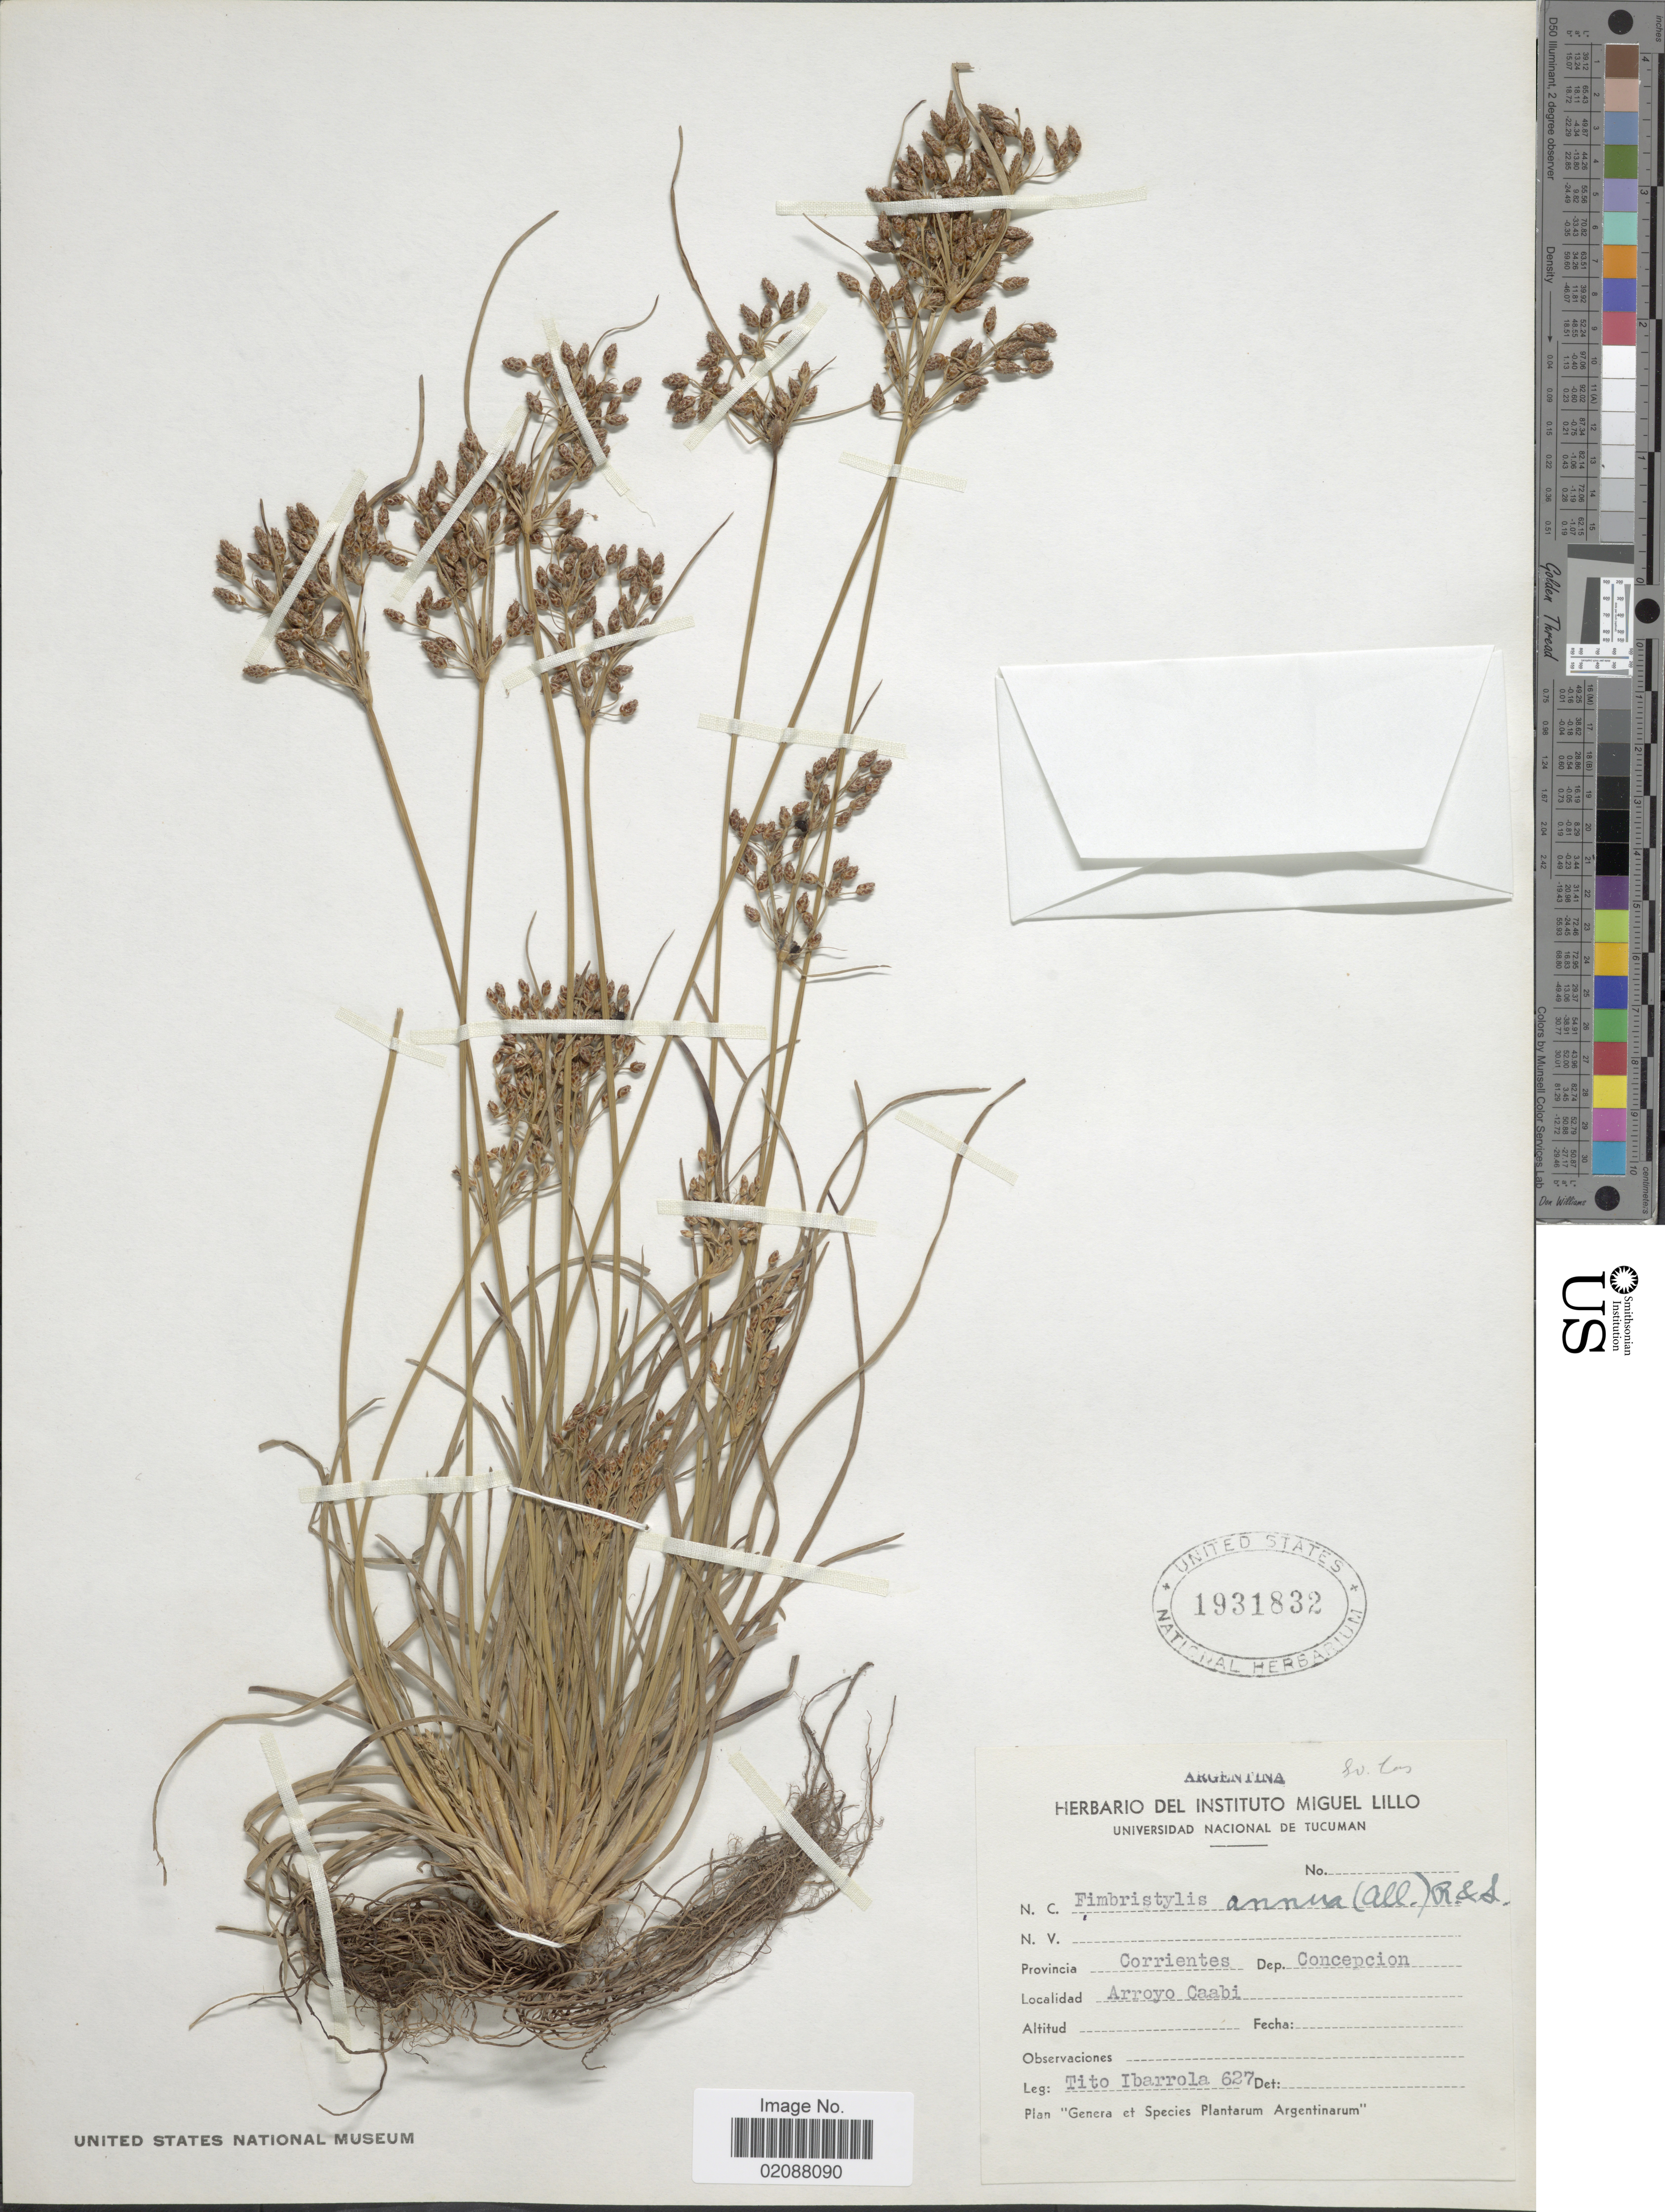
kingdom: Plantae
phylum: Tracheophyta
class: Liliopsida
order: Poales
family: Cyperaceae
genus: Fimbristylis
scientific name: Fimbristylis annua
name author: (All.) Roem. & Schult.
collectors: T. Ibarrola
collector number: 627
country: Argentina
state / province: Corrientes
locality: Dep. Concepcion, Arroyo Caabi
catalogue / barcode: US 1931832